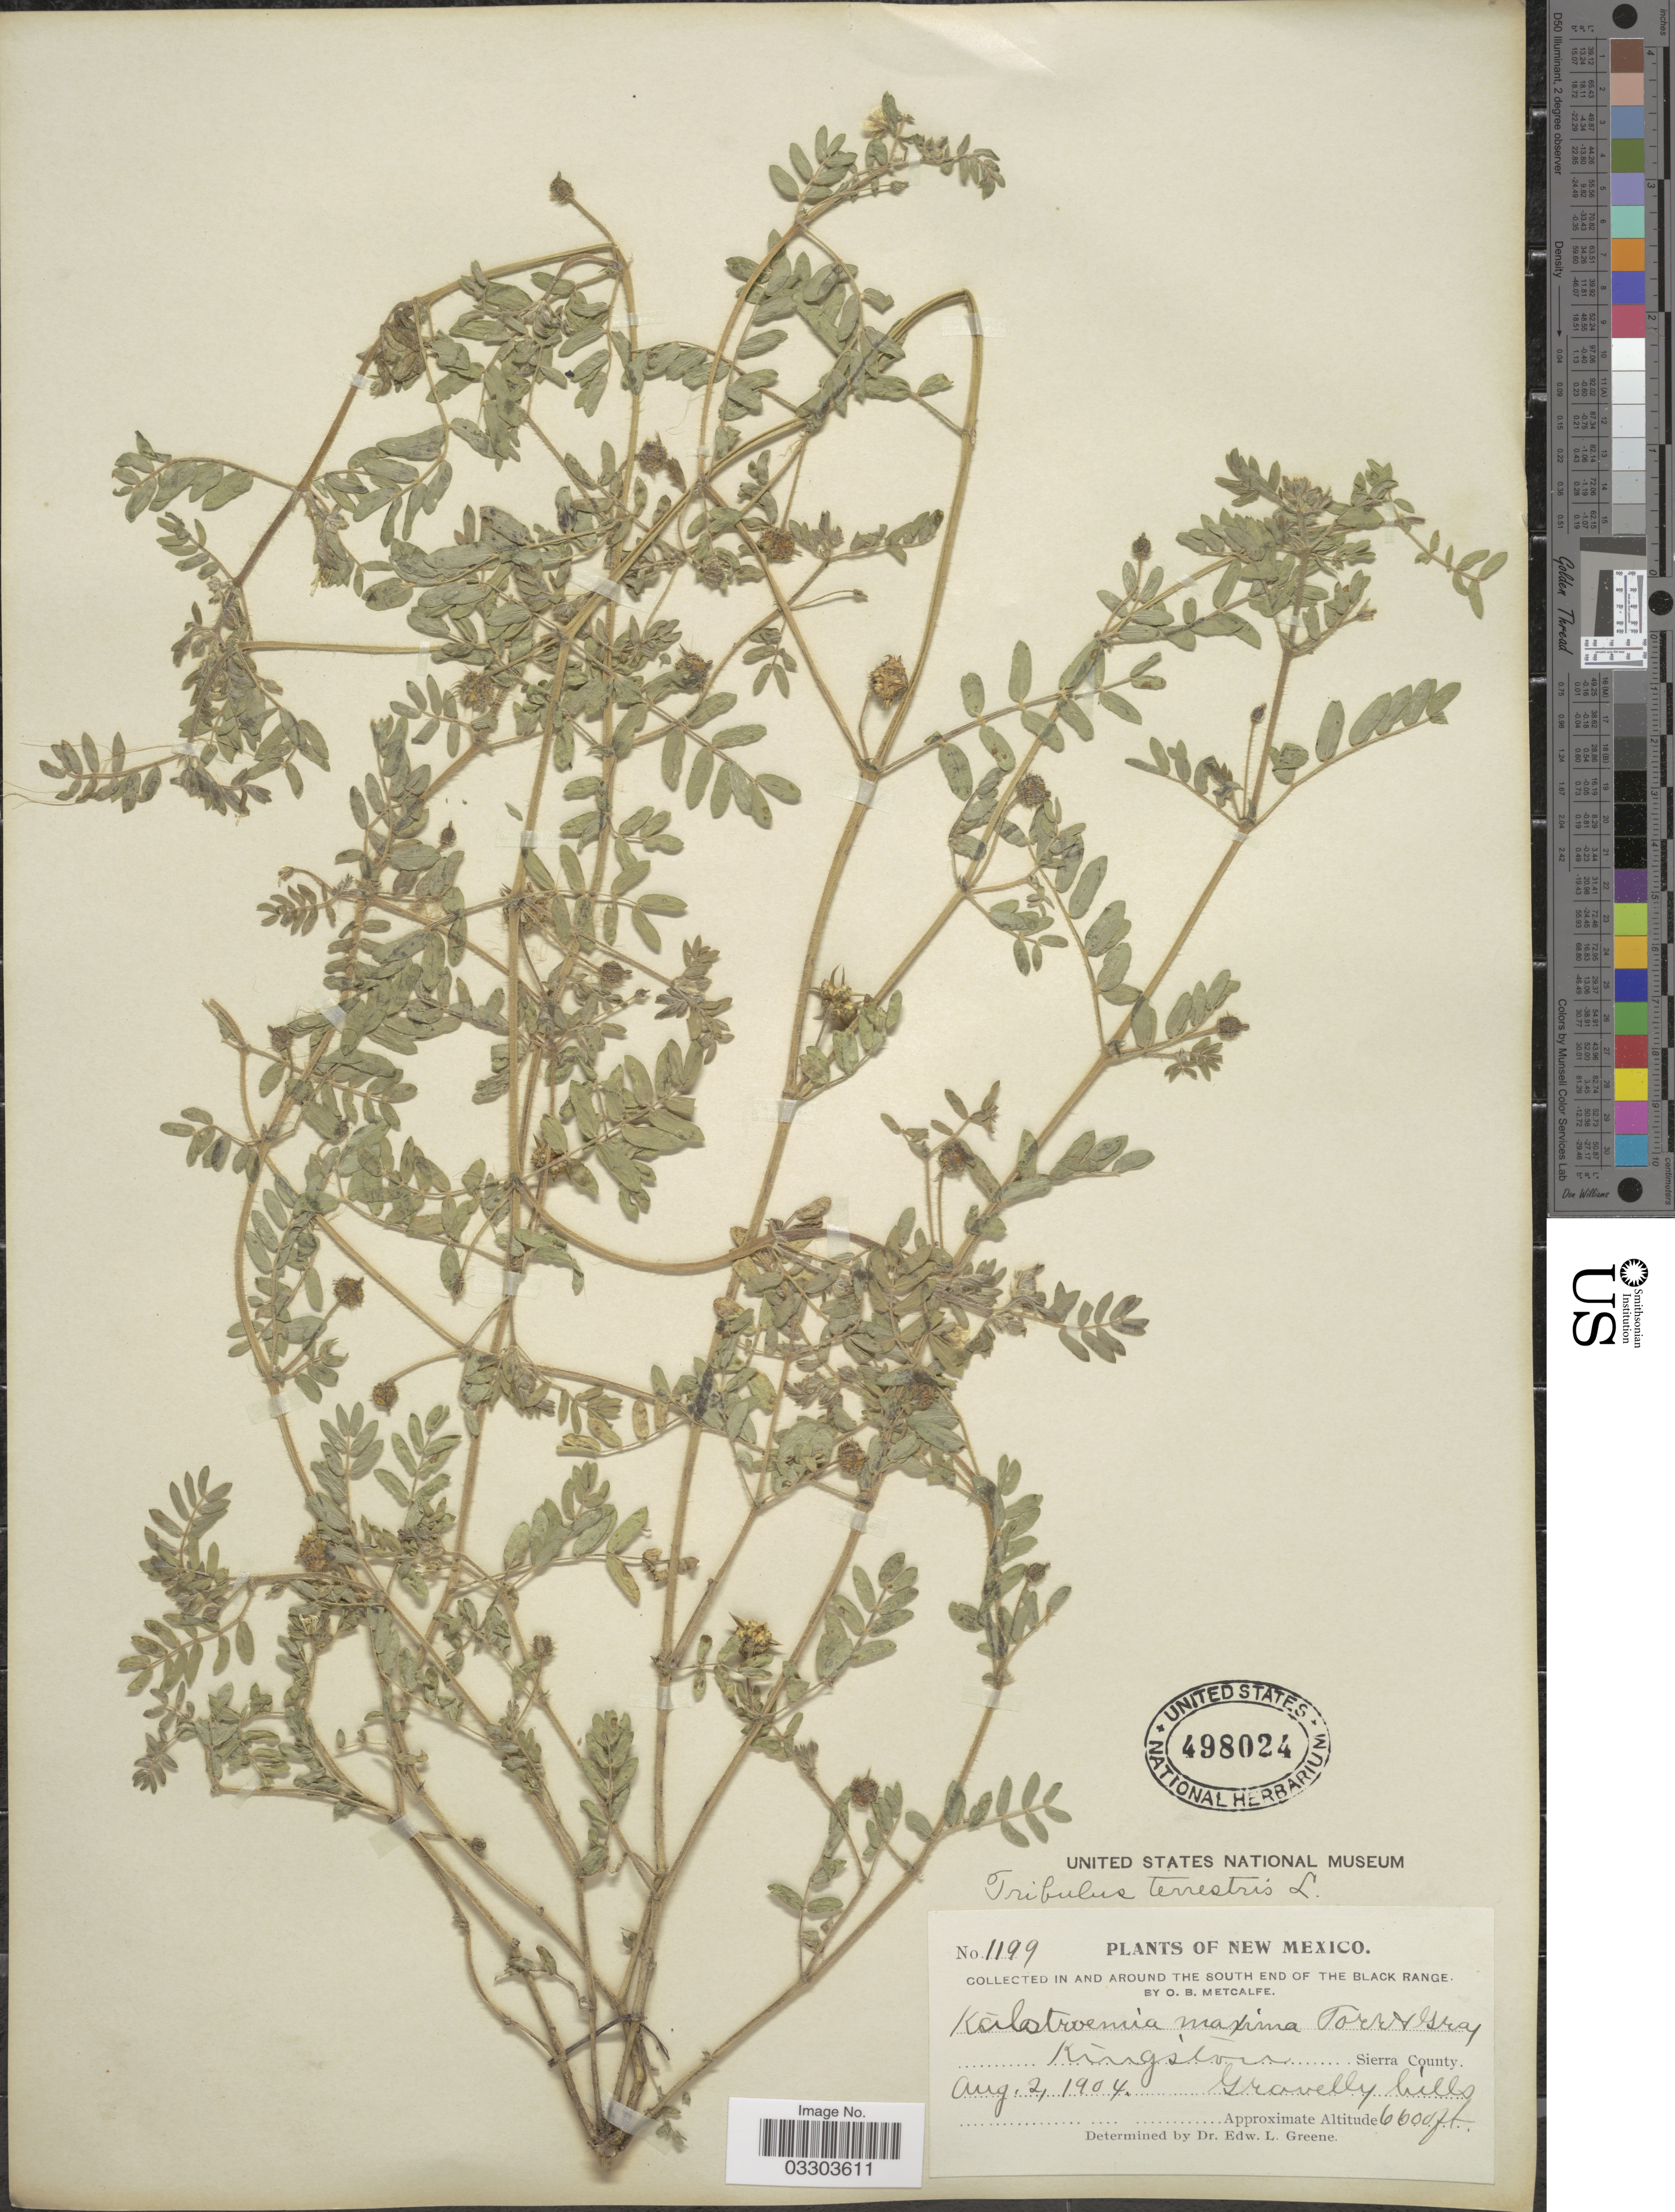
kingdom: Plantae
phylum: Tracheophyta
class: Magnoliopsida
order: Zygophyllales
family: Zygophyllaceae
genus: Tribulus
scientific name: Tribulus terrestris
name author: L.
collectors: O. B. Metcalfe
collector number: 1199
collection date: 1904-08-02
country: United States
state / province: New Mexico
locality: In and around the south end of The Black Range. Kingston. Sierra County.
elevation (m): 2012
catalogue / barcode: US 498024